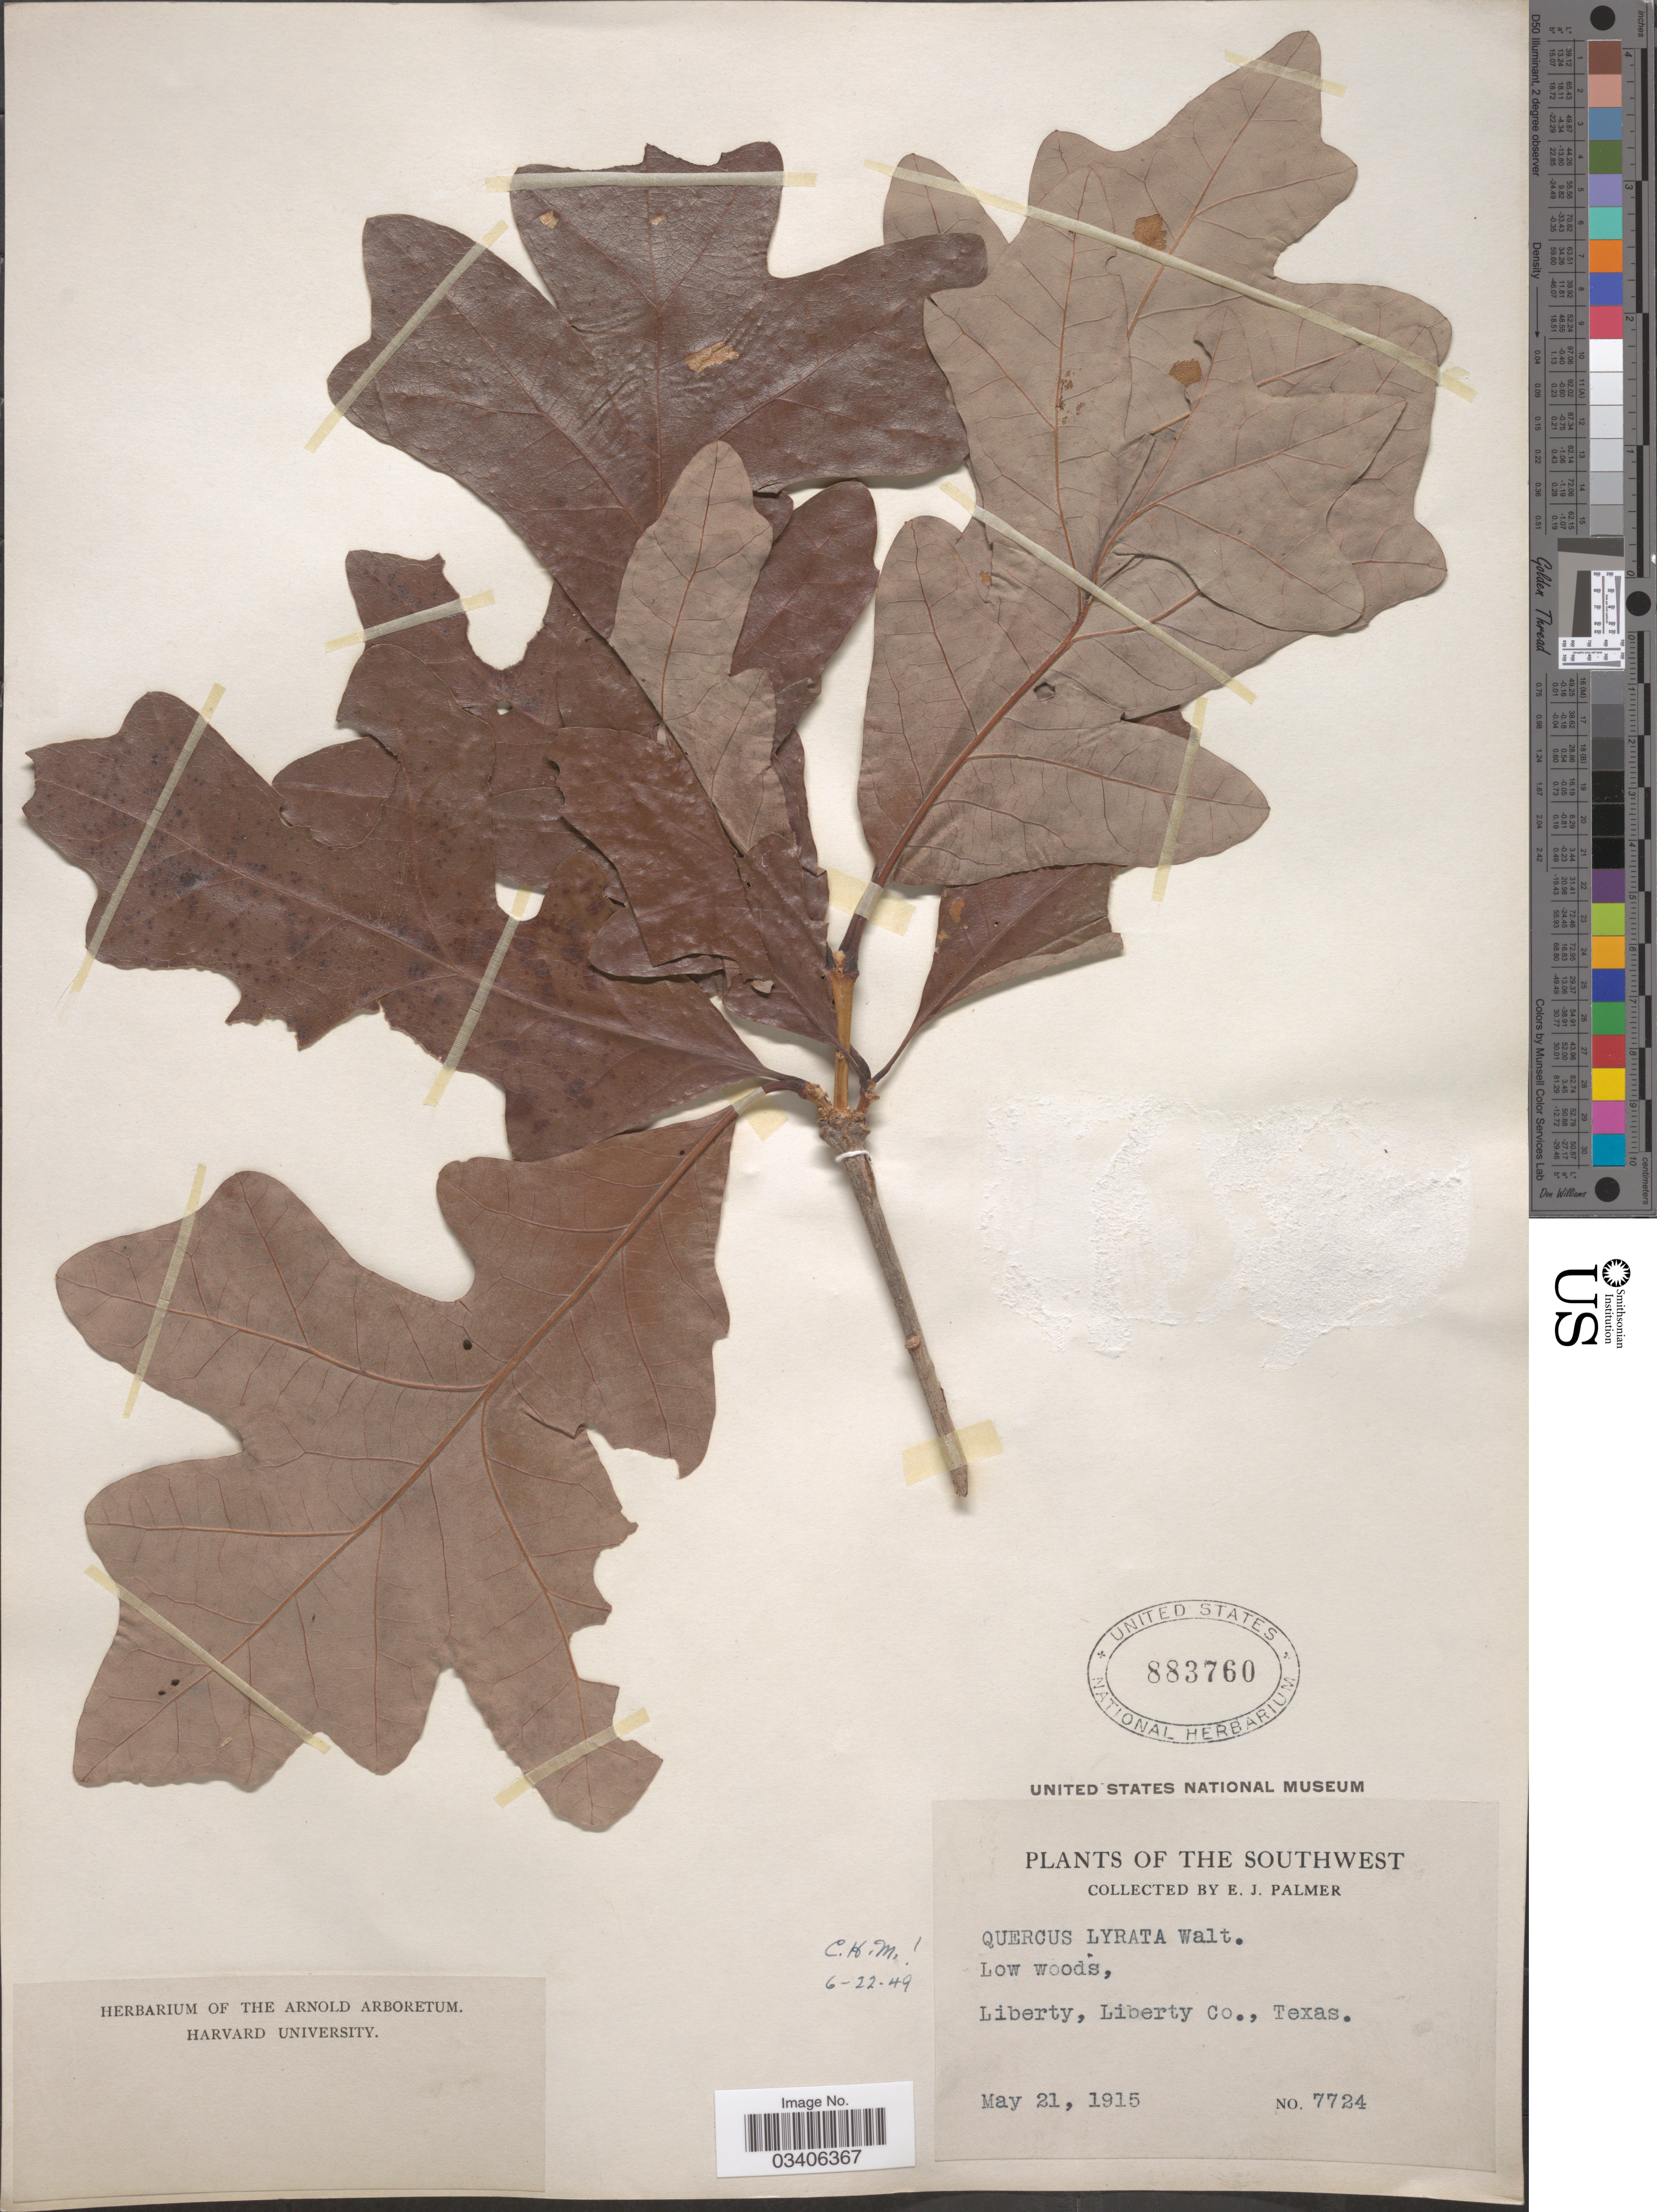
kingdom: Plantae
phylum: Tracheophyta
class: Magnoliopsida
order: Fagales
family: Fagaceae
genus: Quercus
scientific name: Quercus lyrata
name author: Walter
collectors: E. J. Palmer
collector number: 7724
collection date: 1915-05-21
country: United States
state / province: Texas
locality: The Southwest. Liberty, Liberty Co.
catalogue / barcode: US 883760